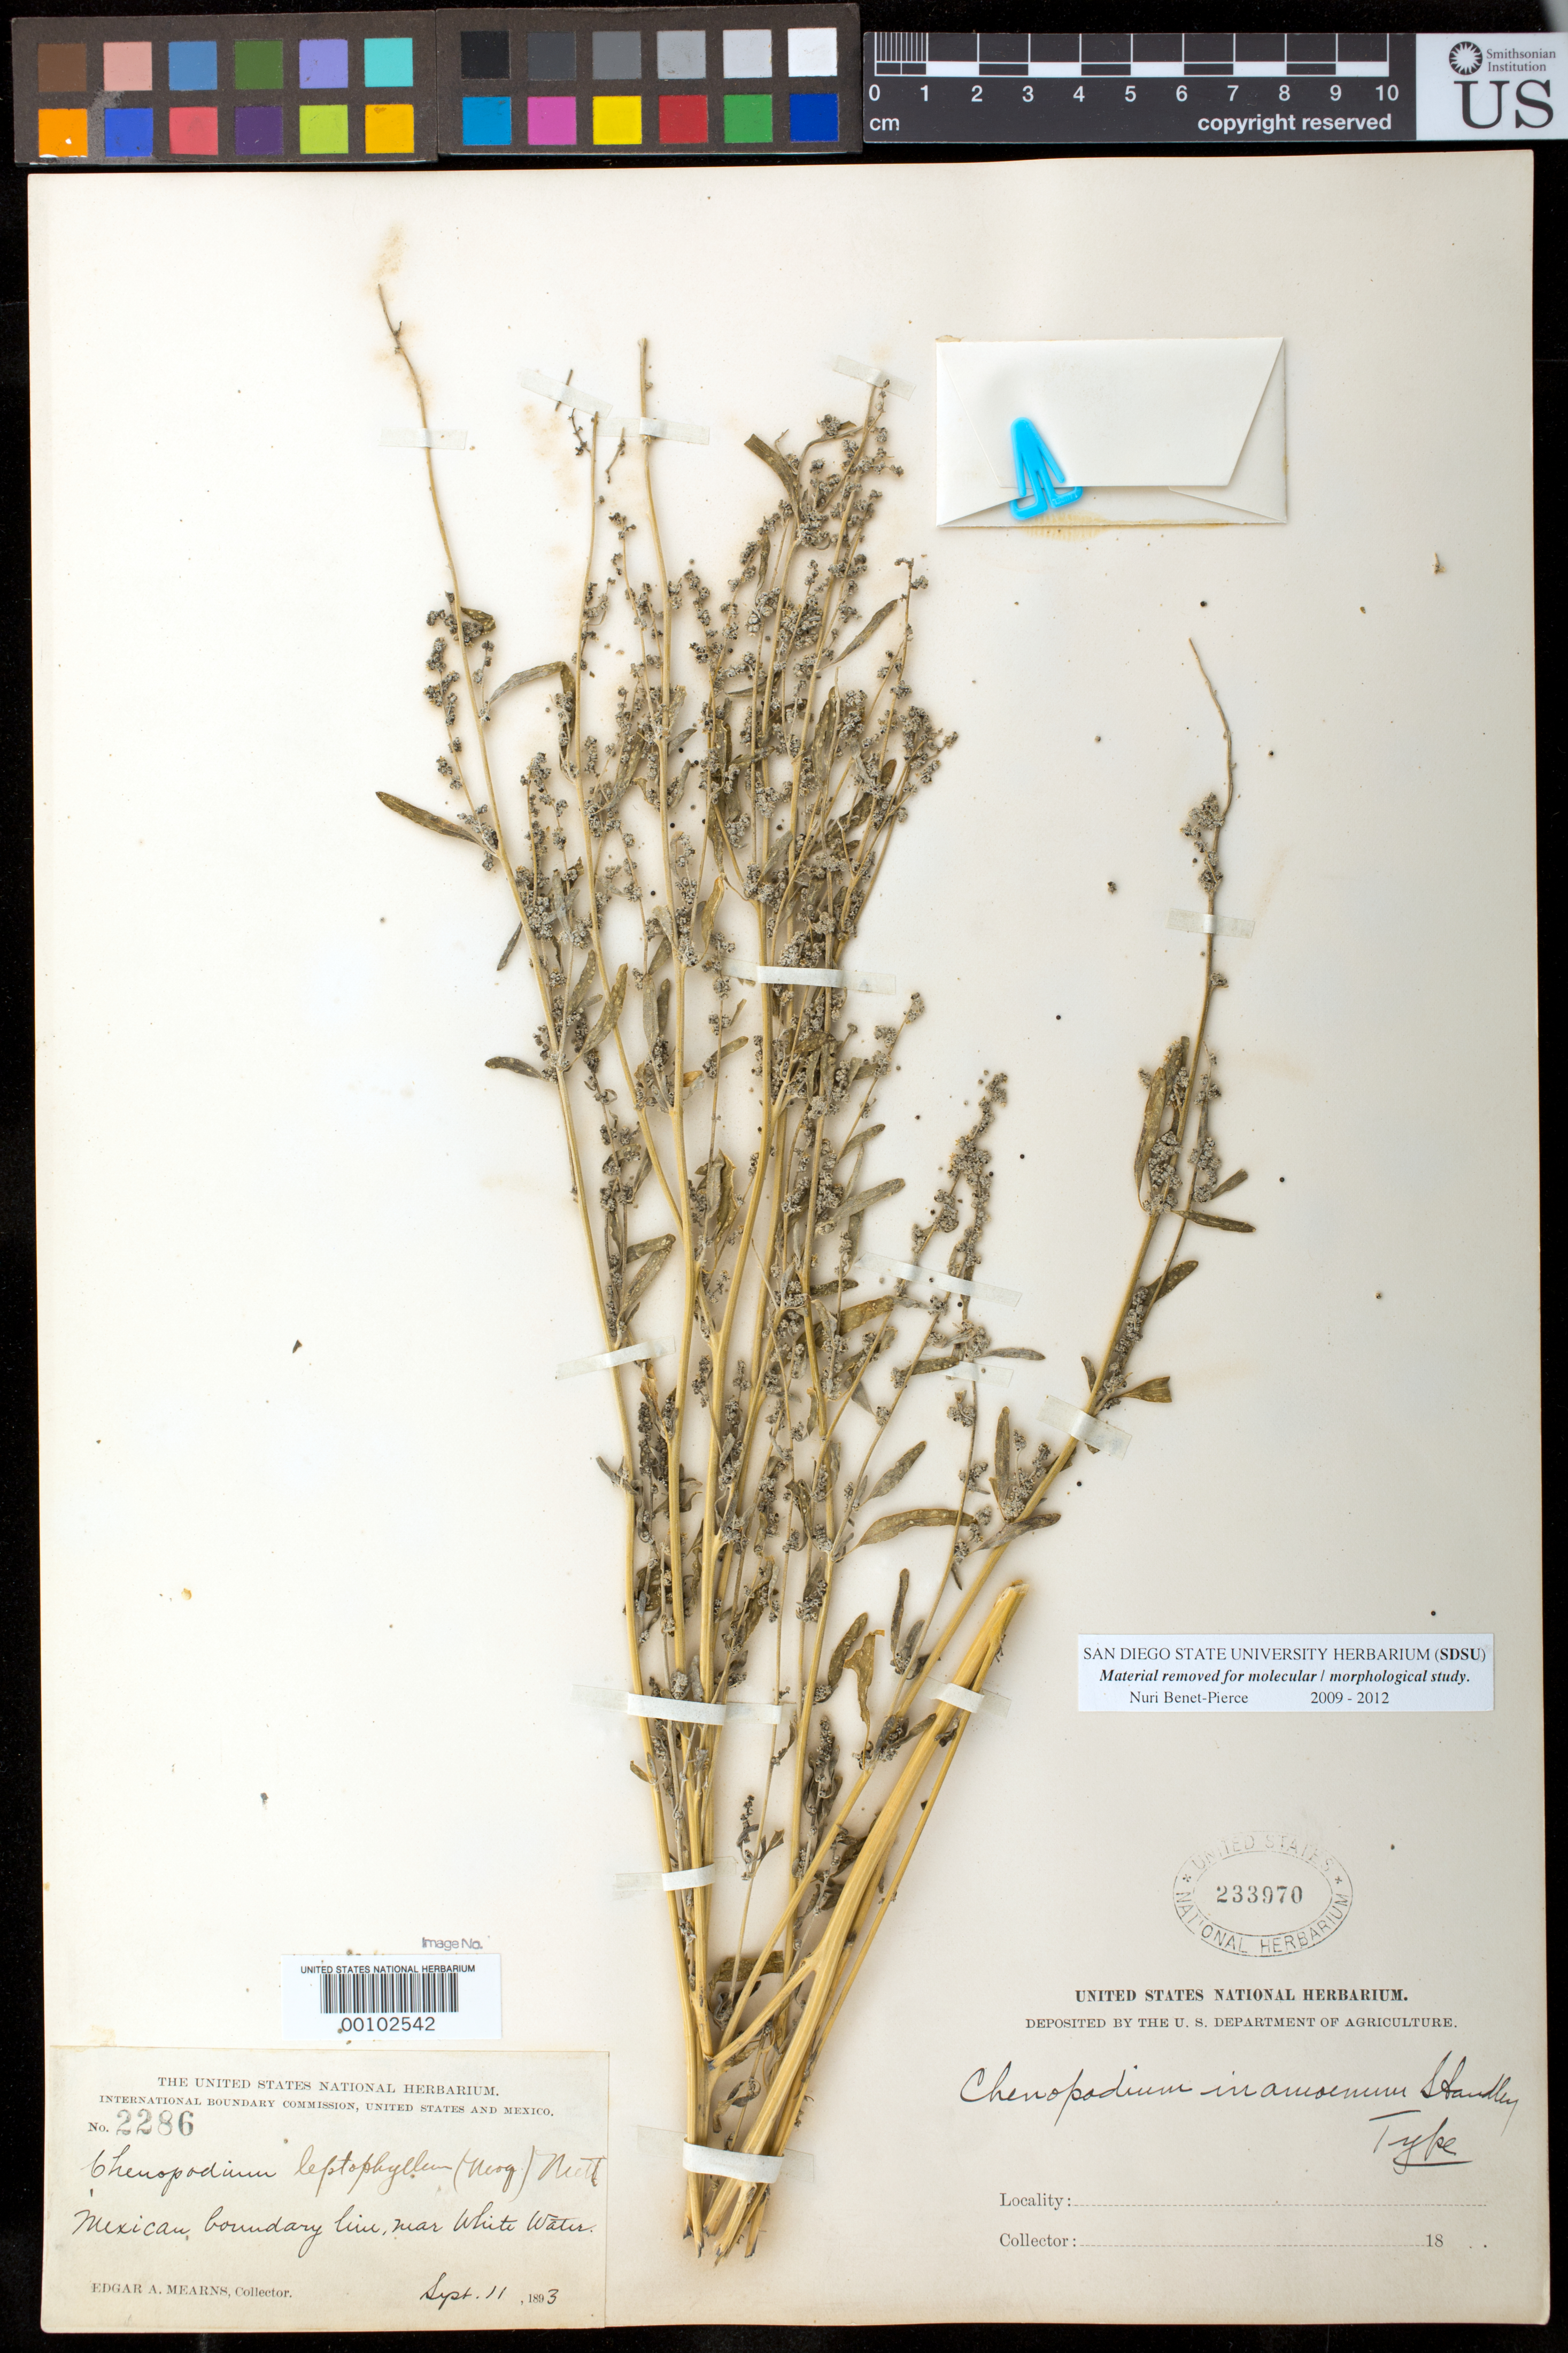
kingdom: Plantae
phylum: Tracheophyta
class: Magnoliopsida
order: Caryophyllales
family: Amaranthaceae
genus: Chenopodium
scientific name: Chenopodium inamoenum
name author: Standl.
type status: Holotype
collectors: E. A. Mearns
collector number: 2286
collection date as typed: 11 Sep 1893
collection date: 1893-09-11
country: Mexico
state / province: Chihuahua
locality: Near White Water.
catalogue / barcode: US 233970